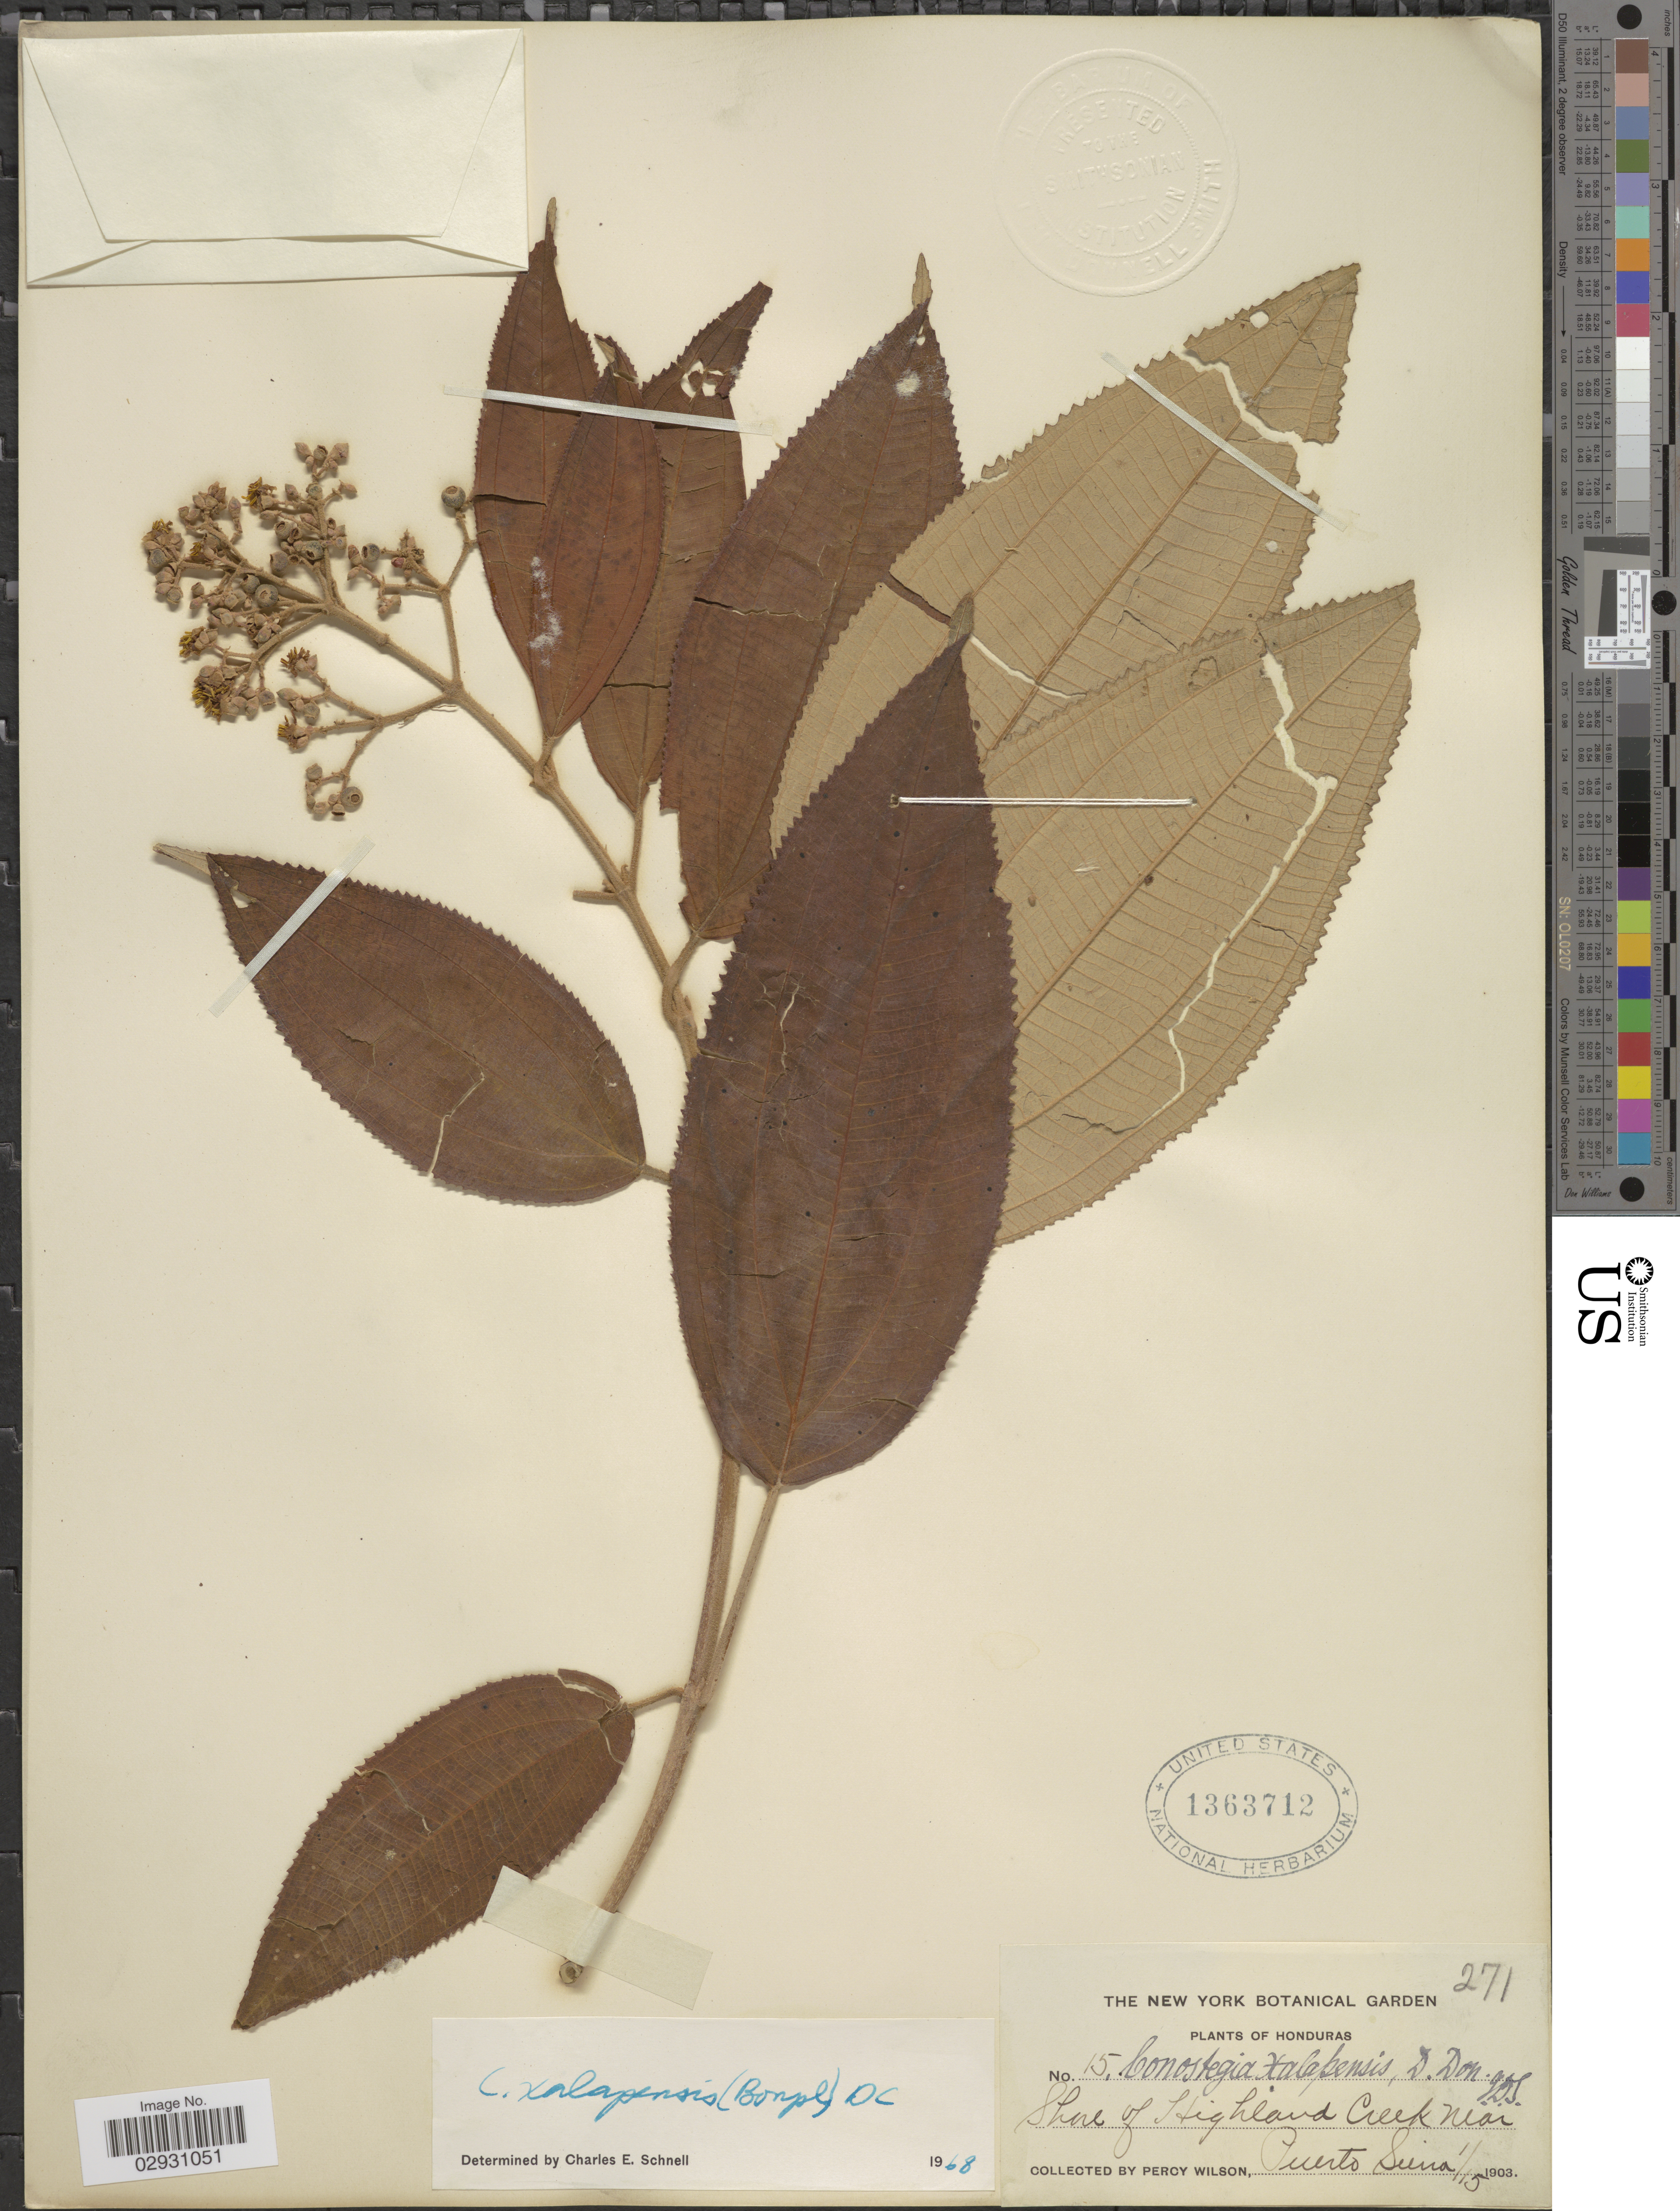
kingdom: Plantae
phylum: Tracheophyta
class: Magnoliopsida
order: Myrtales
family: Melastomataceae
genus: Conostegia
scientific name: Conostegia quadrangularis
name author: Schltdl. ex Steud.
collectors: P. Wilson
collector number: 15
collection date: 1903-01-15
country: Honduras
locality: Shore of Highland Creek near Puerto Sierra.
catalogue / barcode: US 1363712